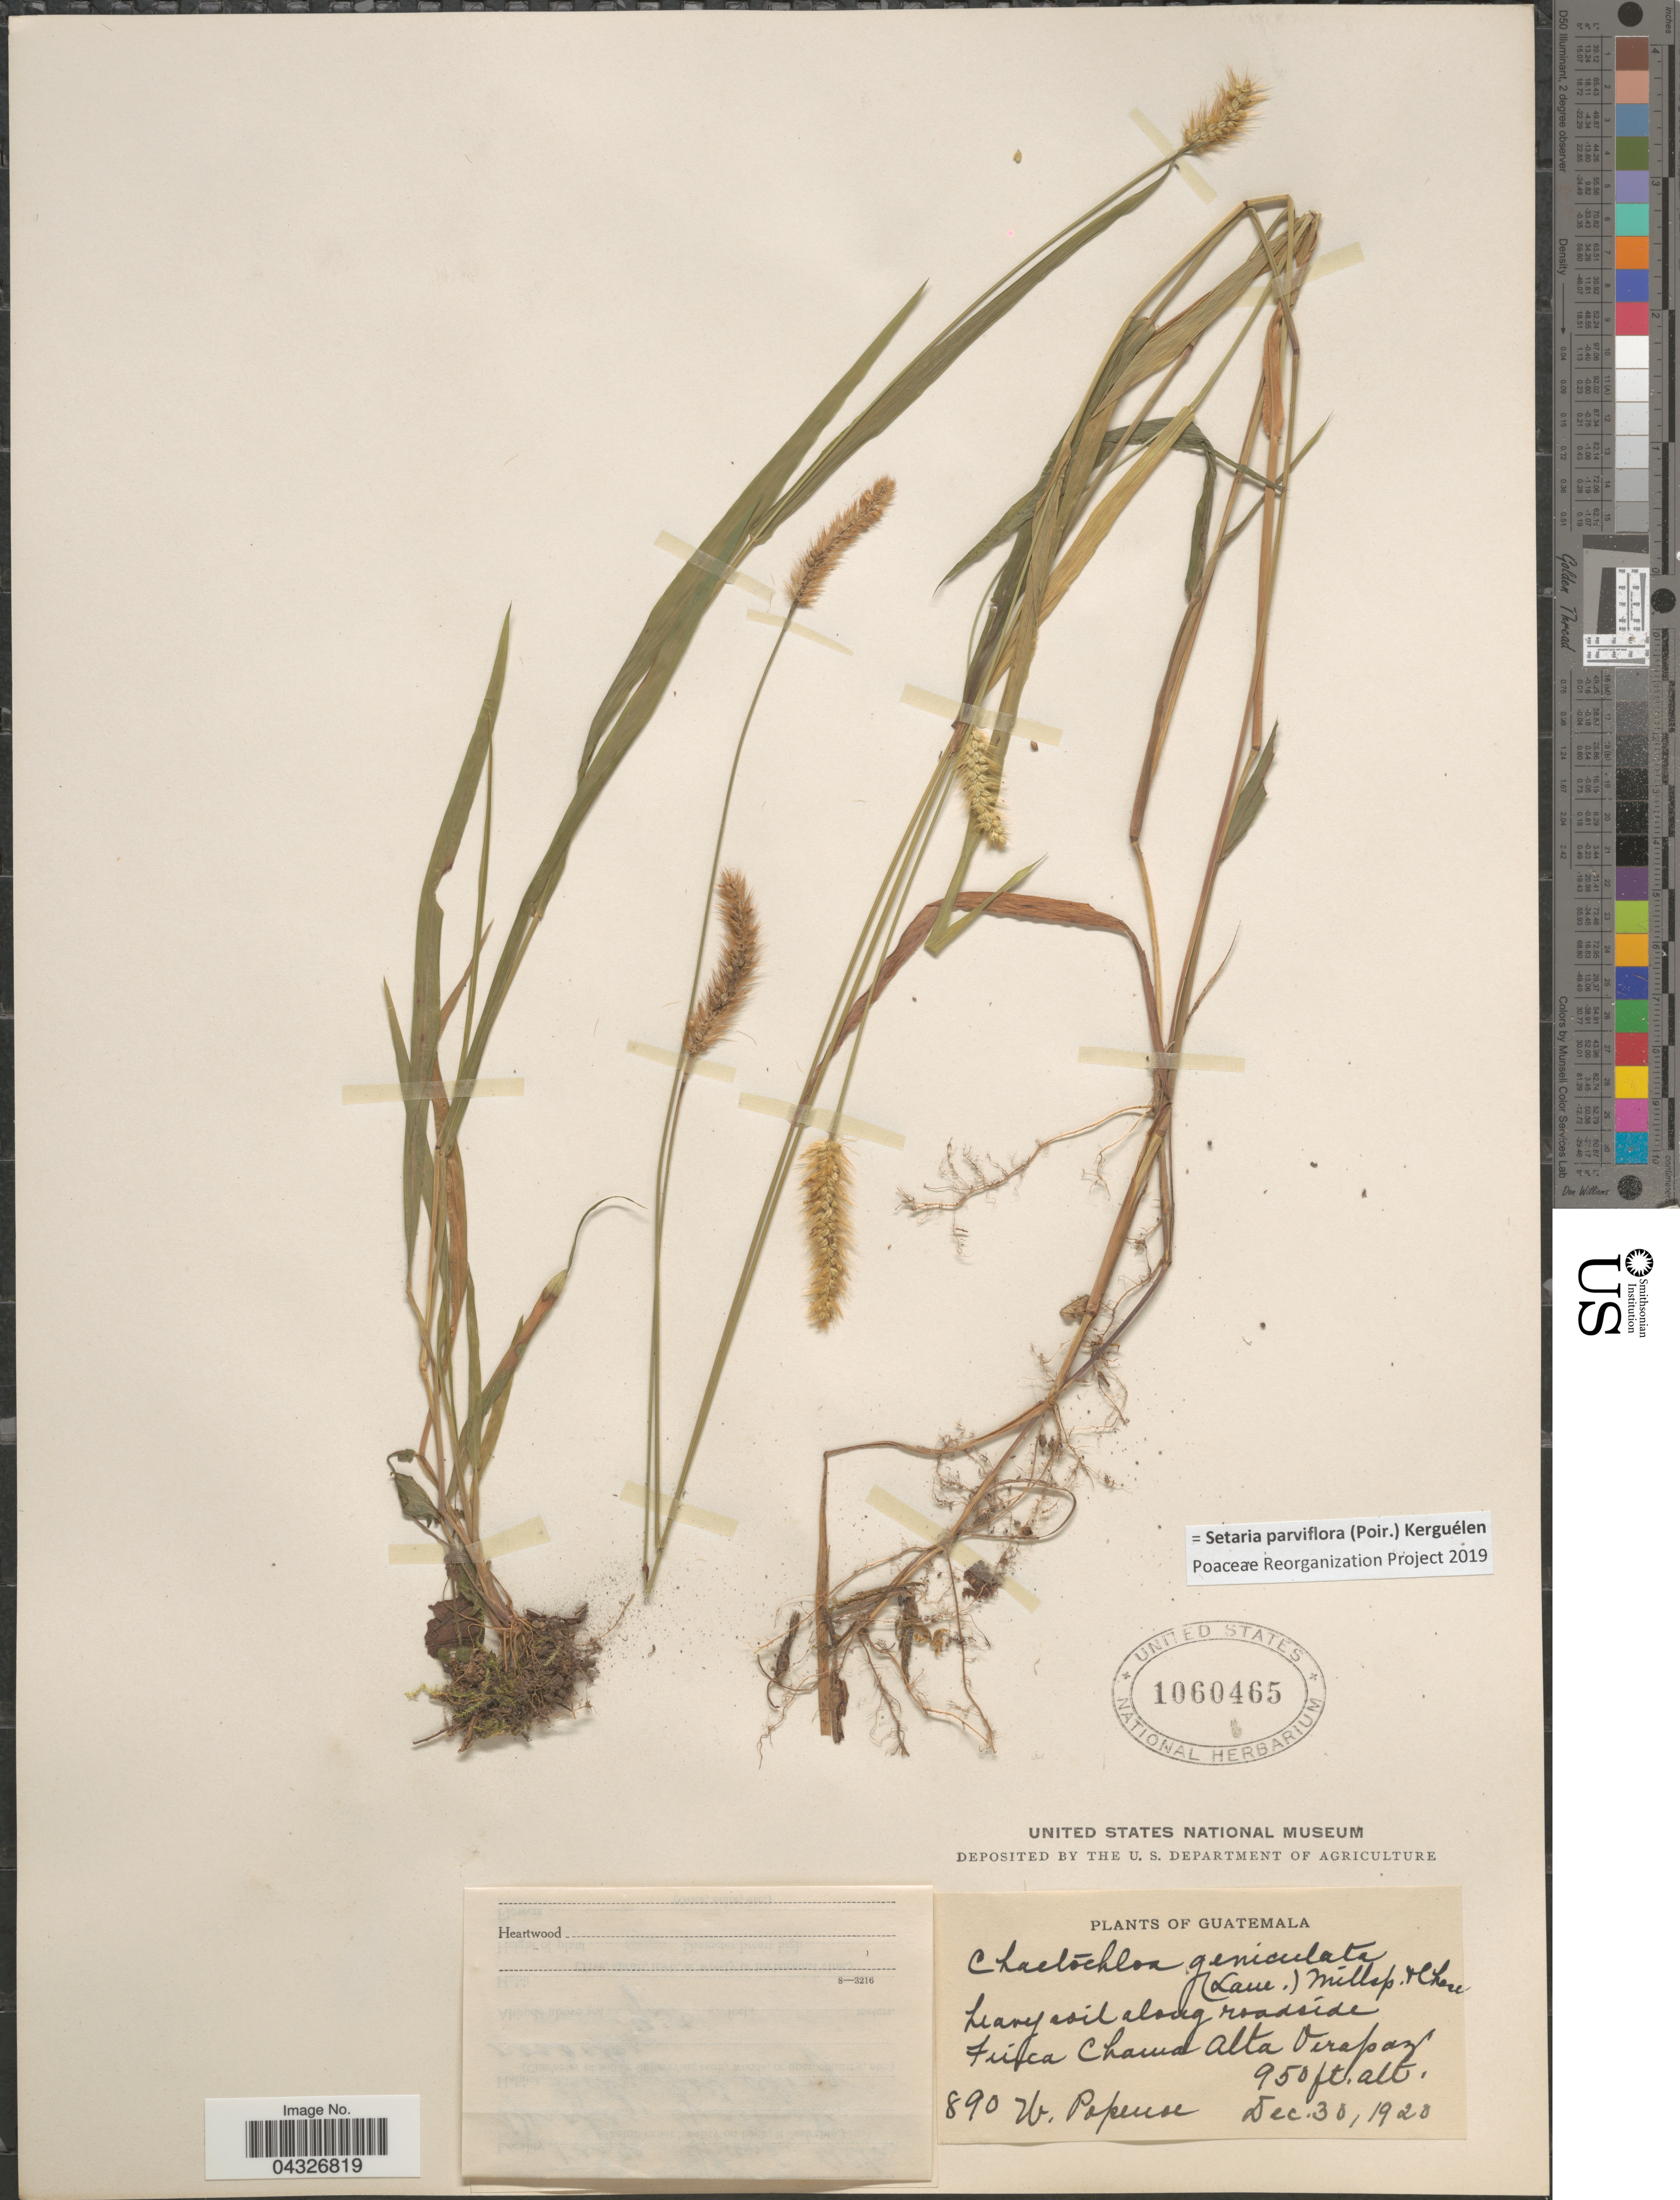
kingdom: Plantae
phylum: Tracheophyta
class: Liliopsida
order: Poales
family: Poaceae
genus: Setaria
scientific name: Setaria parviflora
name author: (Poir.) Kerguélen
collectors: W. Popenoe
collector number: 890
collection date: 1920-12-30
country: Guatemala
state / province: Alta Verapaz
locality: Finca Chama.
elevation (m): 290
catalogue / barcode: US 1060465